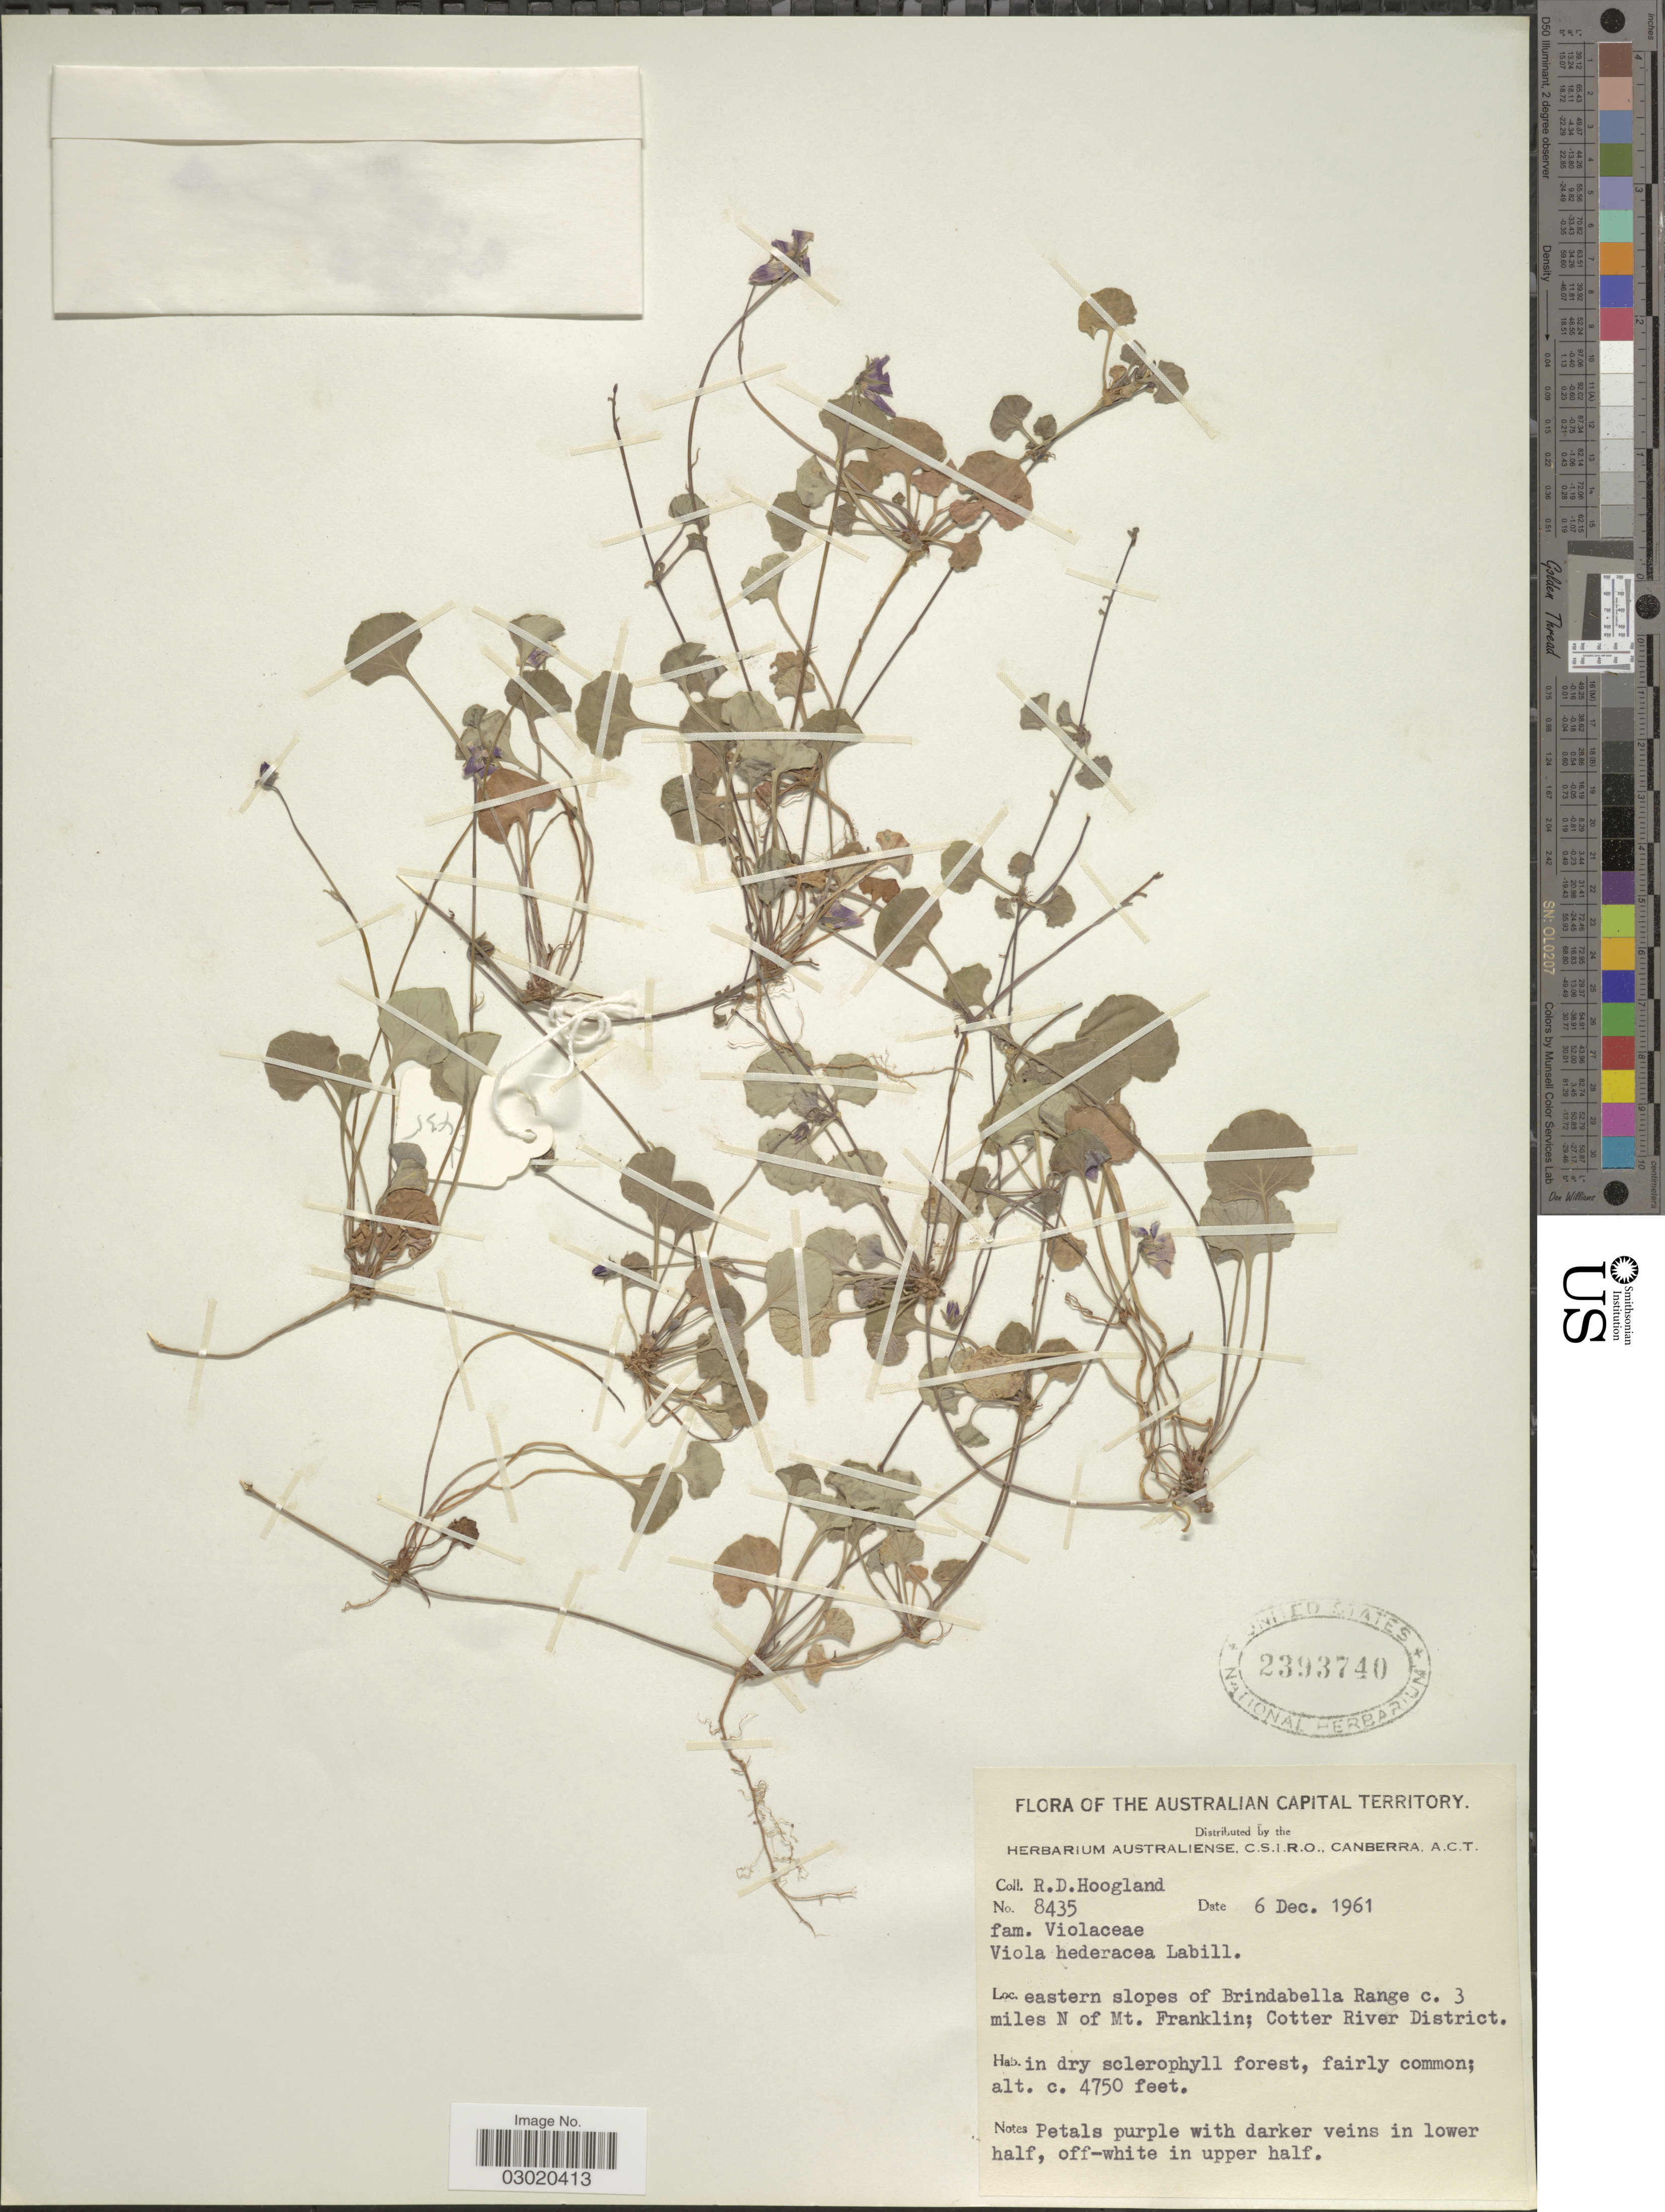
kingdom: Plantae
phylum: Tracheophyta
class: Magnoliopsida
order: Malpighiales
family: Violaceae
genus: Viola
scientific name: Viola hederacea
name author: Labill.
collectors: R. D. Hoogland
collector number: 8435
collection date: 1961-12-06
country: Australia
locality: Australian Capital Territory, eastern slopes of Brindabella Range c. 3 miles N of Mt. Franklin; Cotter River District.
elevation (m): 1448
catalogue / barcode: US 2393740